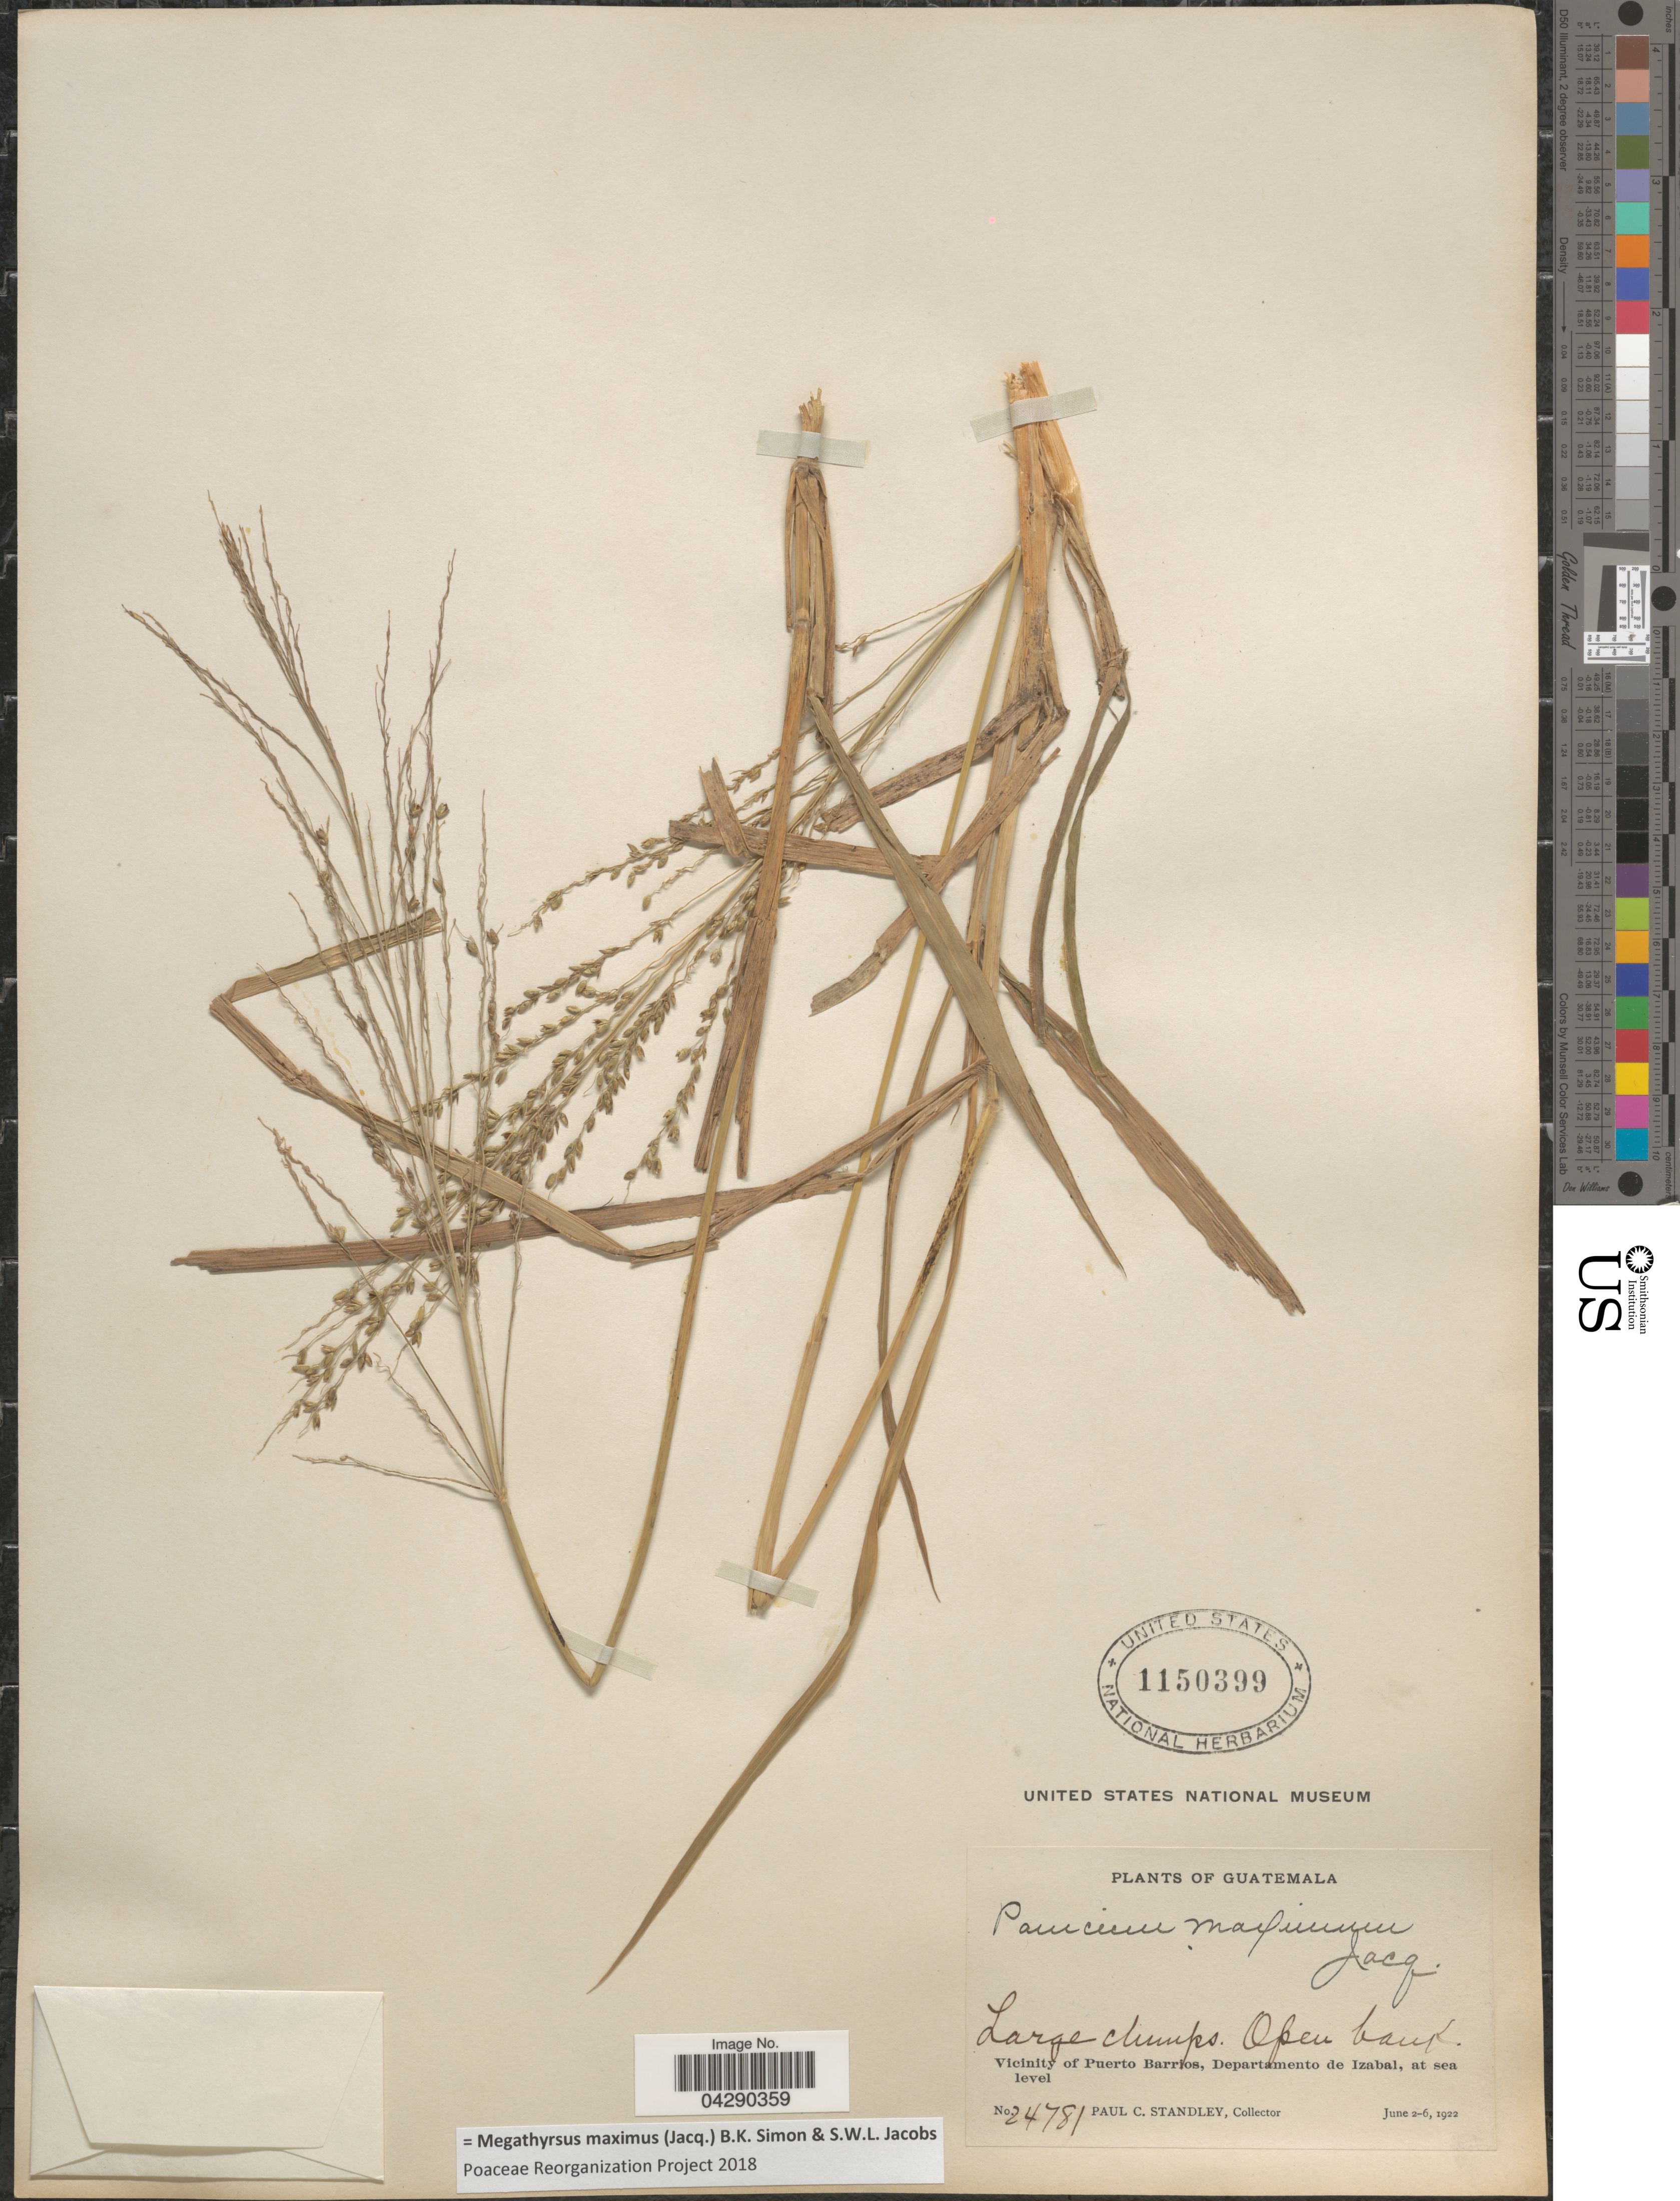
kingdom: Plantae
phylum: Tracheophyta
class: Liliopsida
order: Poales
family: Poaceae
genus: Megathyrsus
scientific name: Megathyrsus maximus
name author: (Jacq.) B.K. Simon & S.W.L. Jacobs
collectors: P. C. Standley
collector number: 24781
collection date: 1922-06-02/1922-06-06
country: Guatemala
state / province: Izabal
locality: Vicinity of Puerto Barrios, Departamento de Izabal.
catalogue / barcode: US 1150399